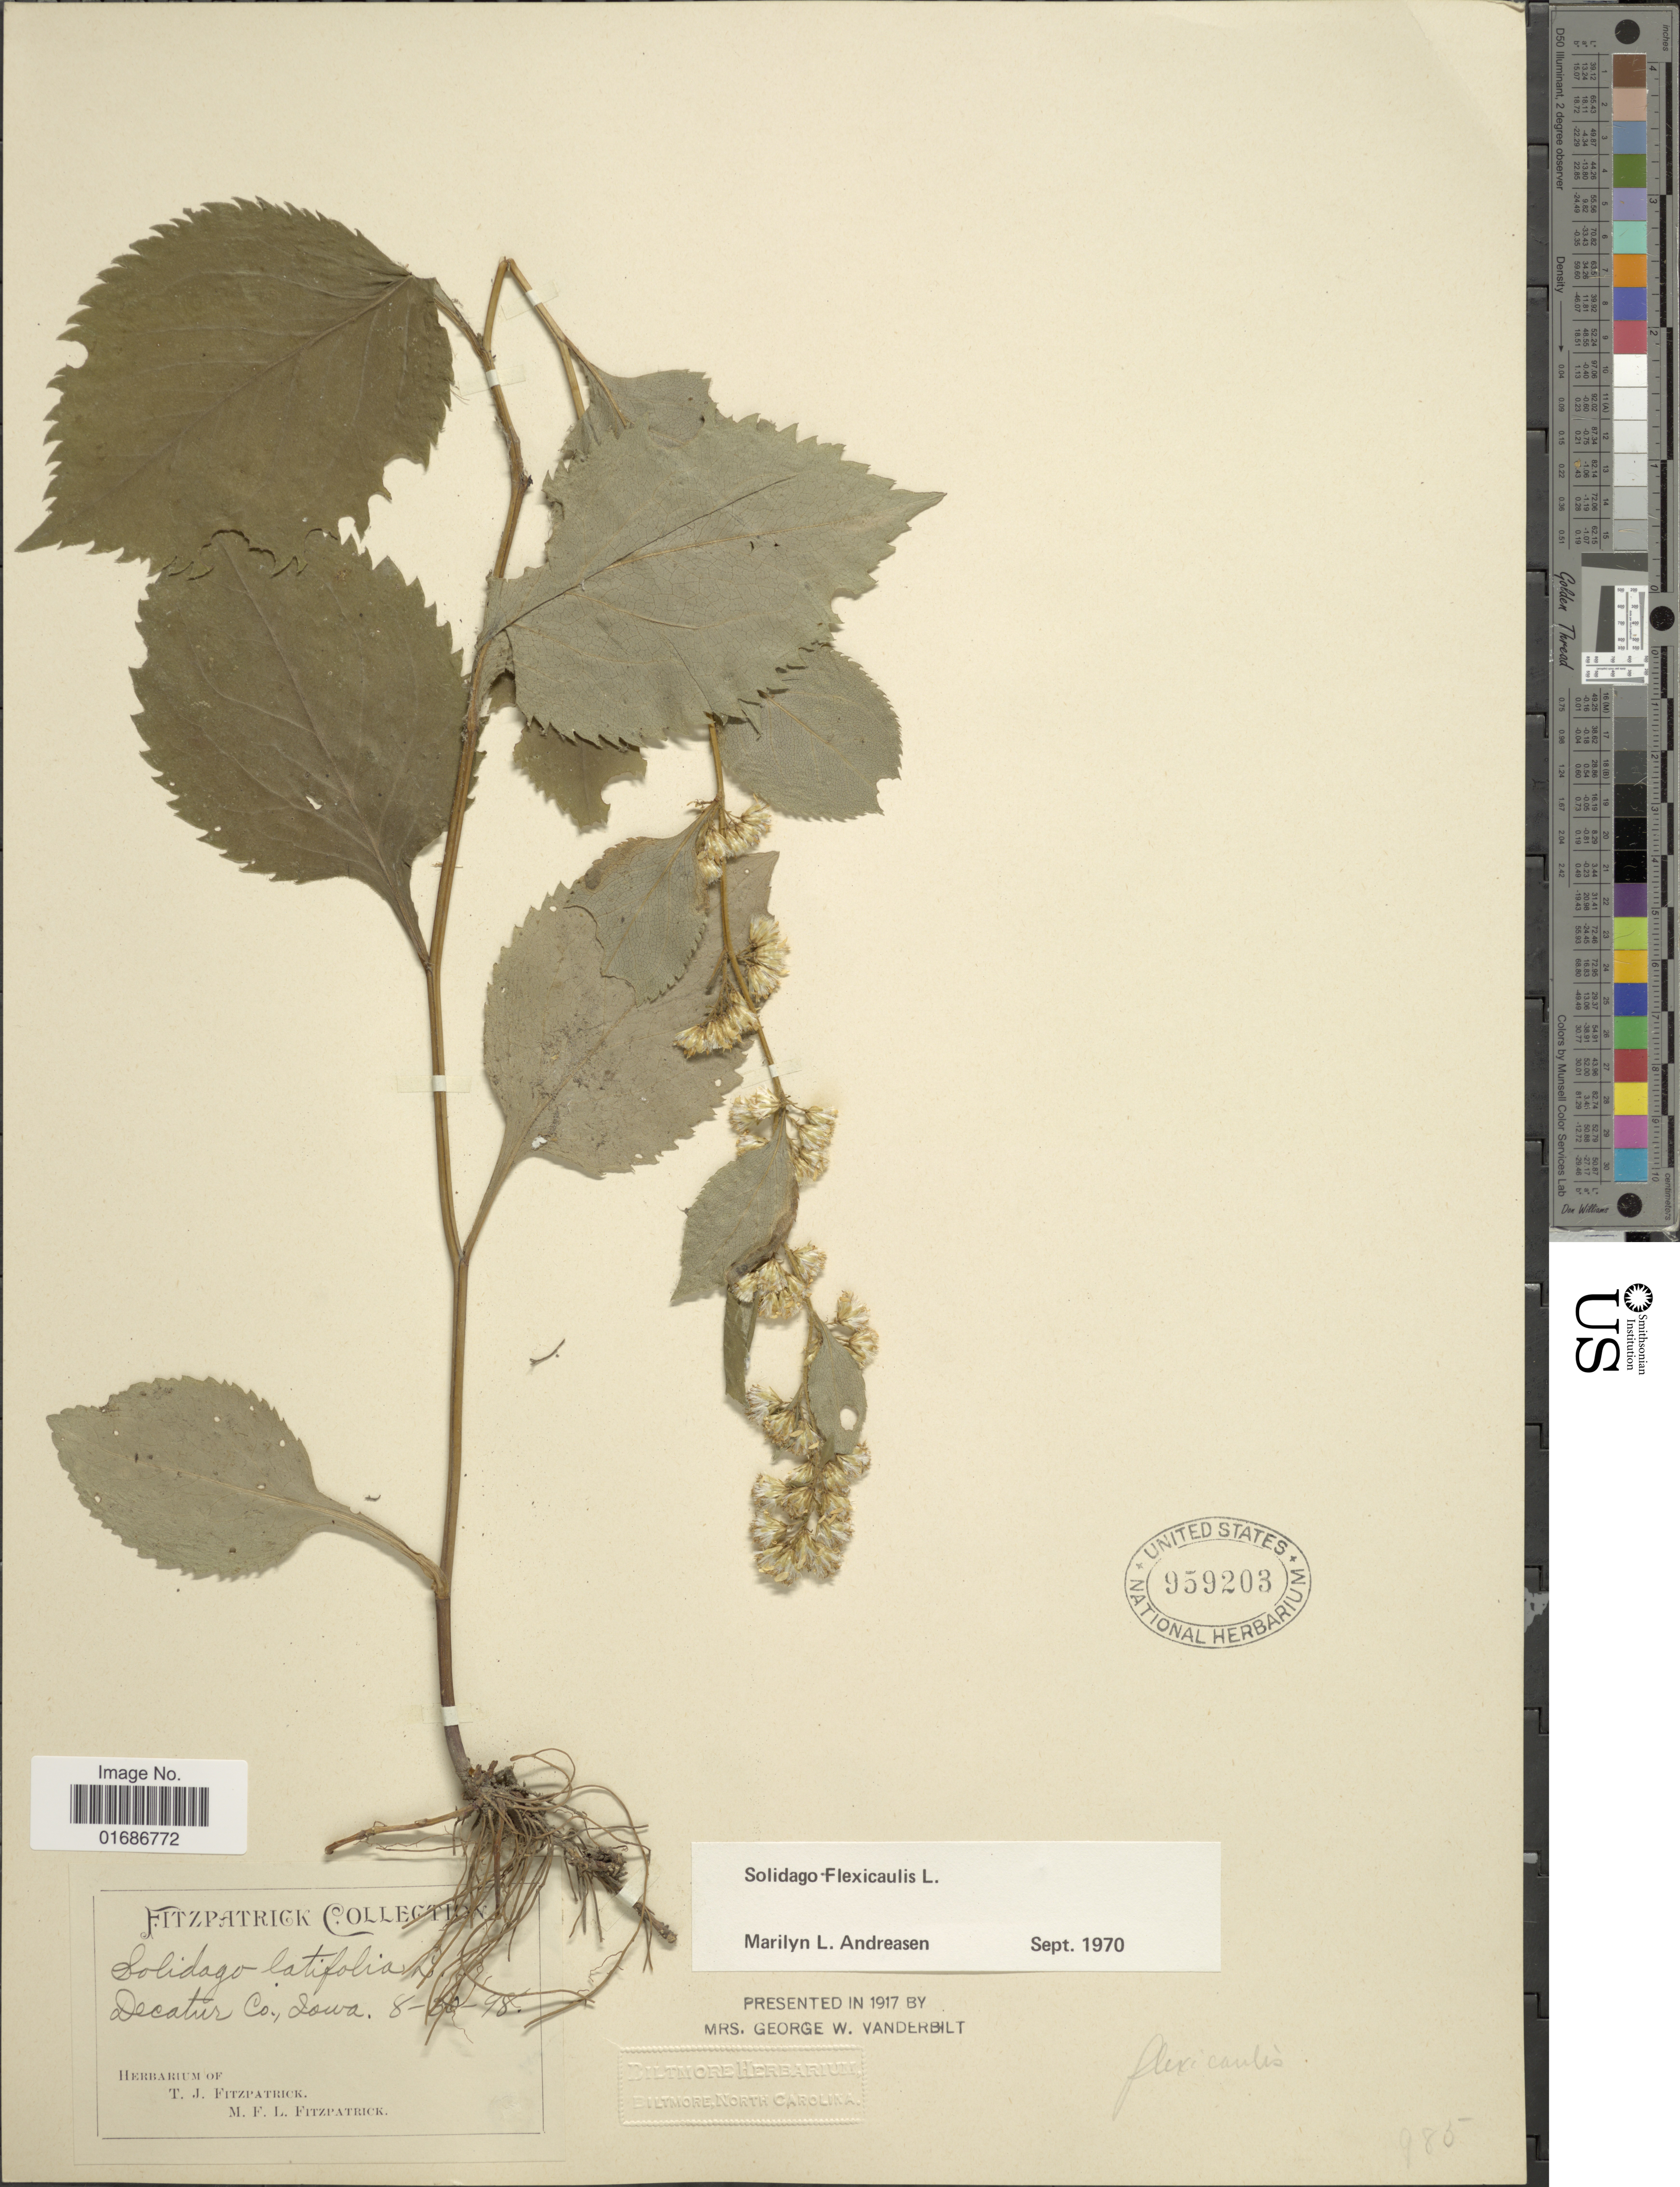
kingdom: Plantae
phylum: Tracheophyta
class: Magnoliopsida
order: Asterales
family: Asteraceae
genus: Solidago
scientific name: Solidago flexicaulis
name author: L.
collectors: T. Fitzpatrick & M. Fitzpatrick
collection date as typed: Transcribed d/m/y: 30/8/98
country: United States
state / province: Iowa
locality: Decatur Co.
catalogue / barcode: US 959203